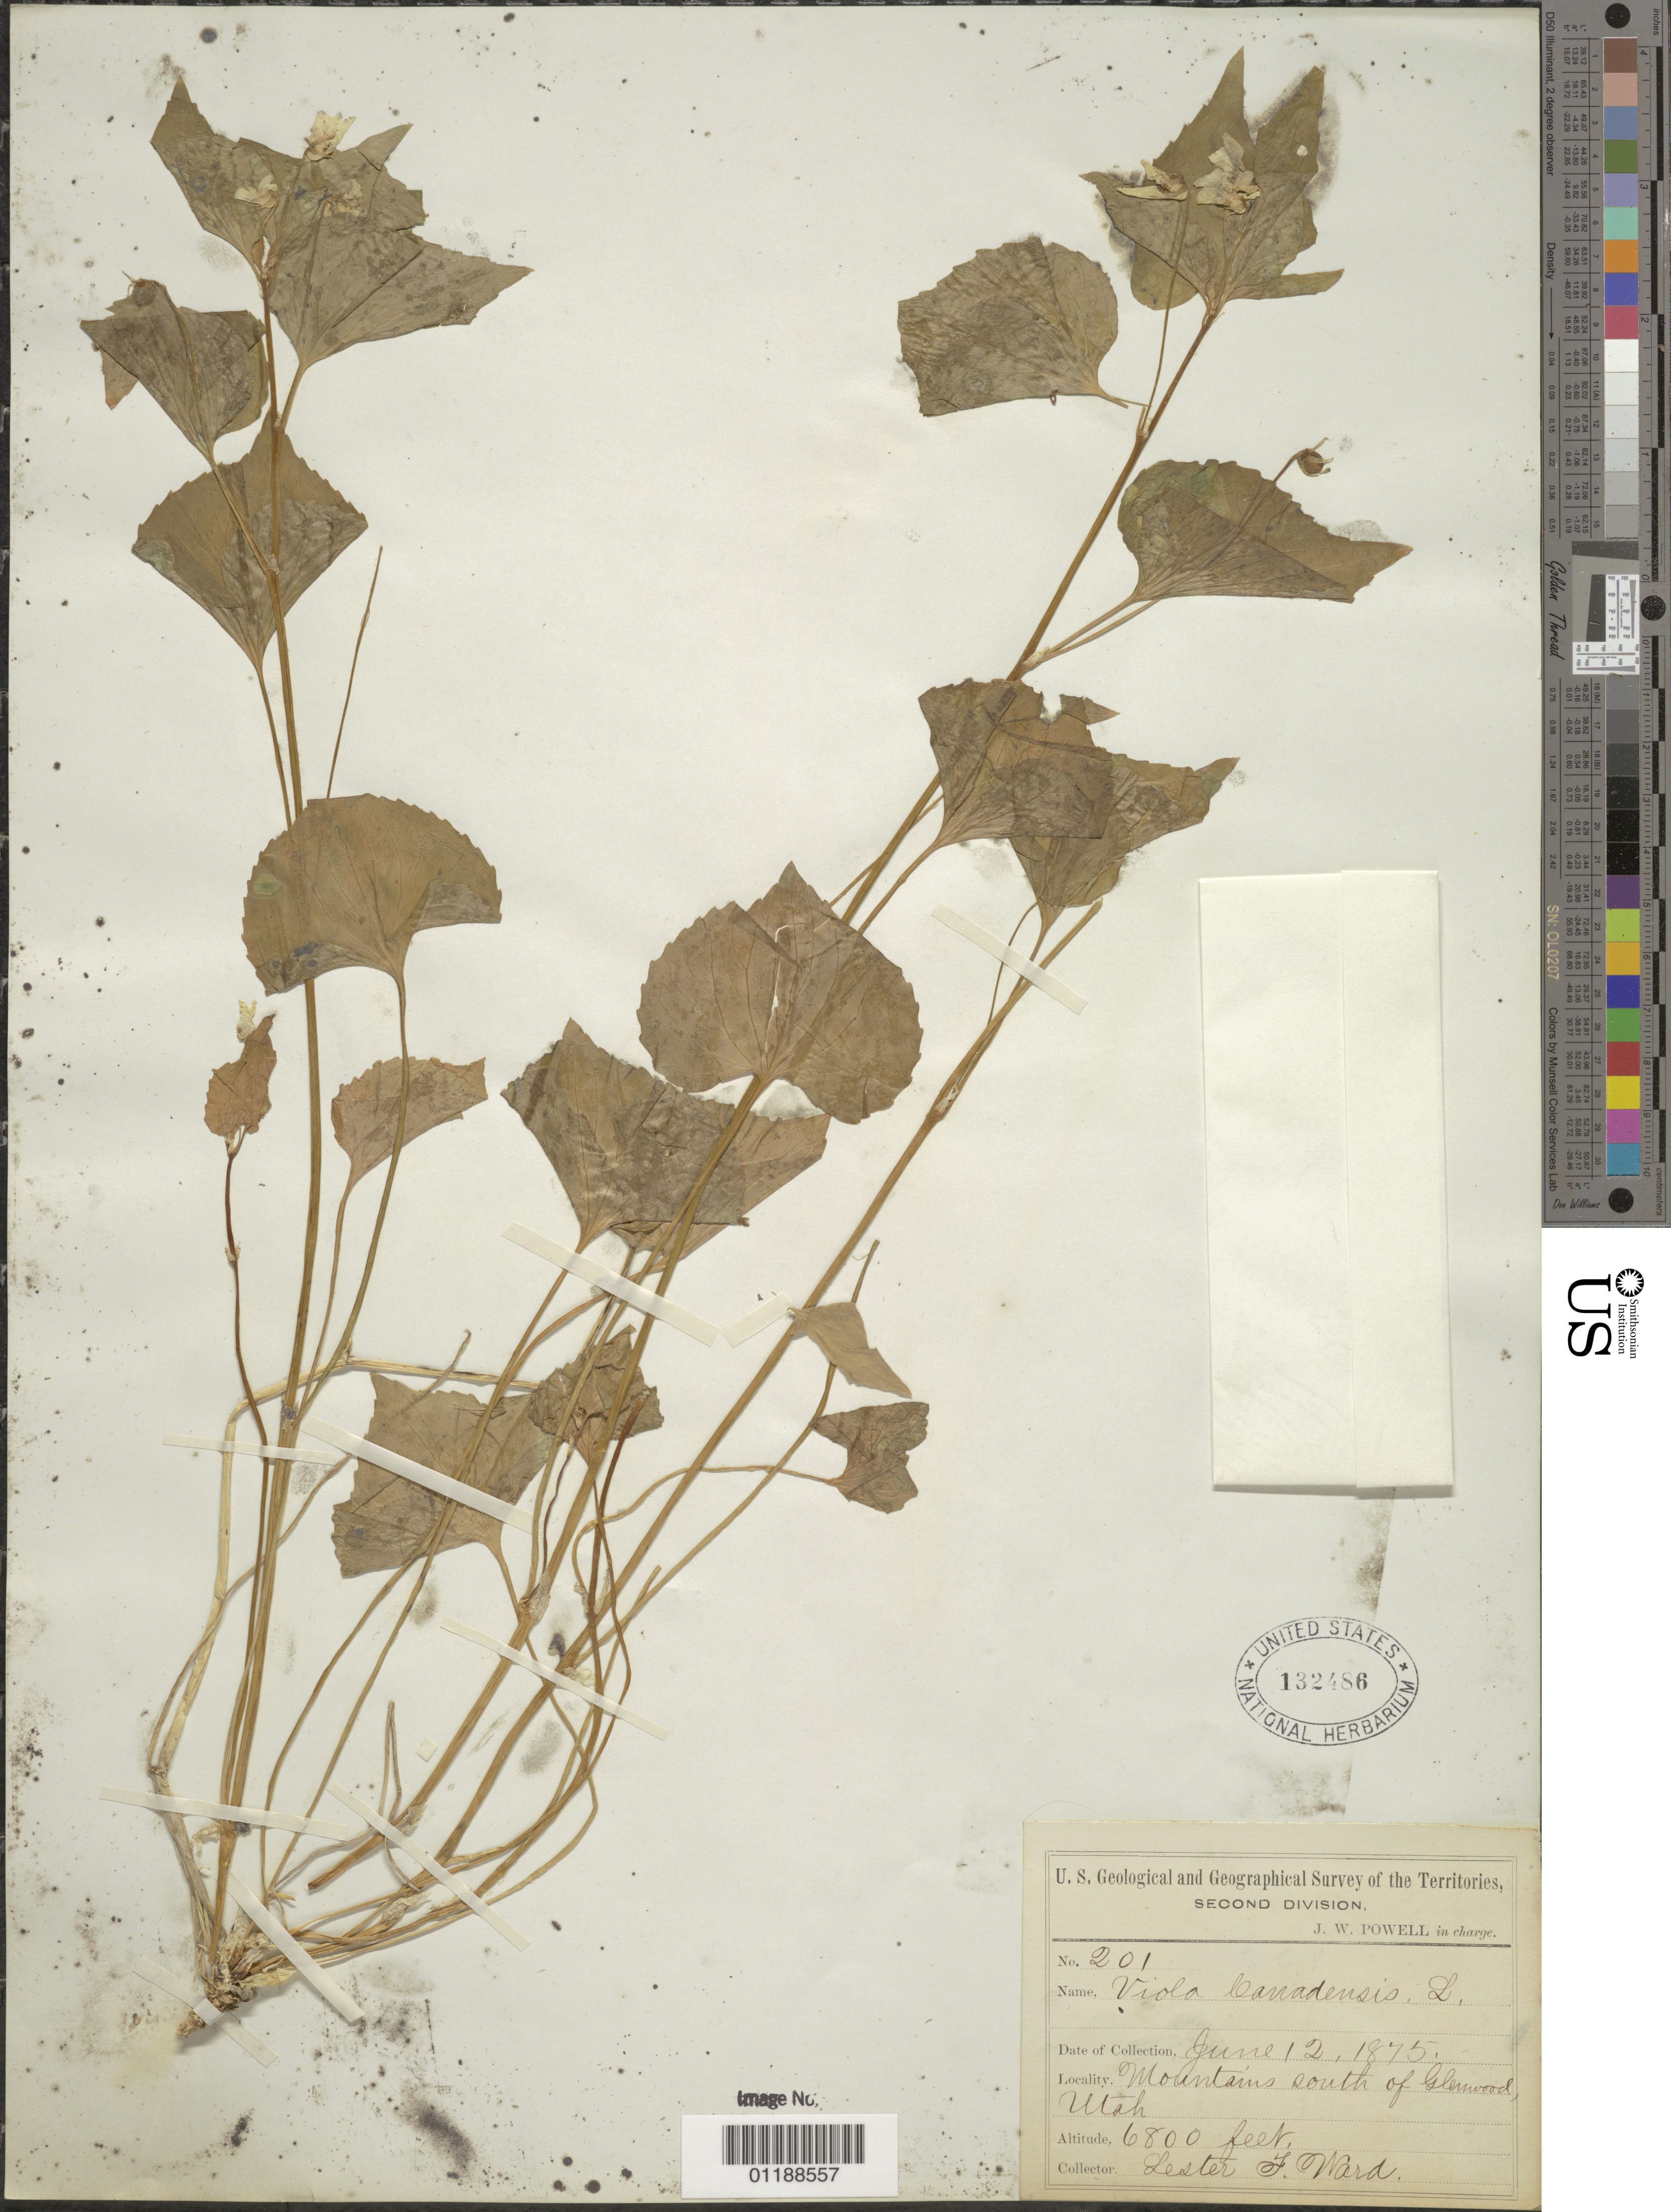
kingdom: Plantae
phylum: Tracheophyta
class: Magnoliopsida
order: Malpighiales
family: Violaceae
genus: Viola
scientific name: Viola canadensis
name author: L.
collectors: L. F. Ward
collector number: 201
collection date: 1875-06-12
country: United States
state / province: Utah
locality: Mountains south of Glenwood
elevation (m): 2073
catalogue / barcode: US 132486